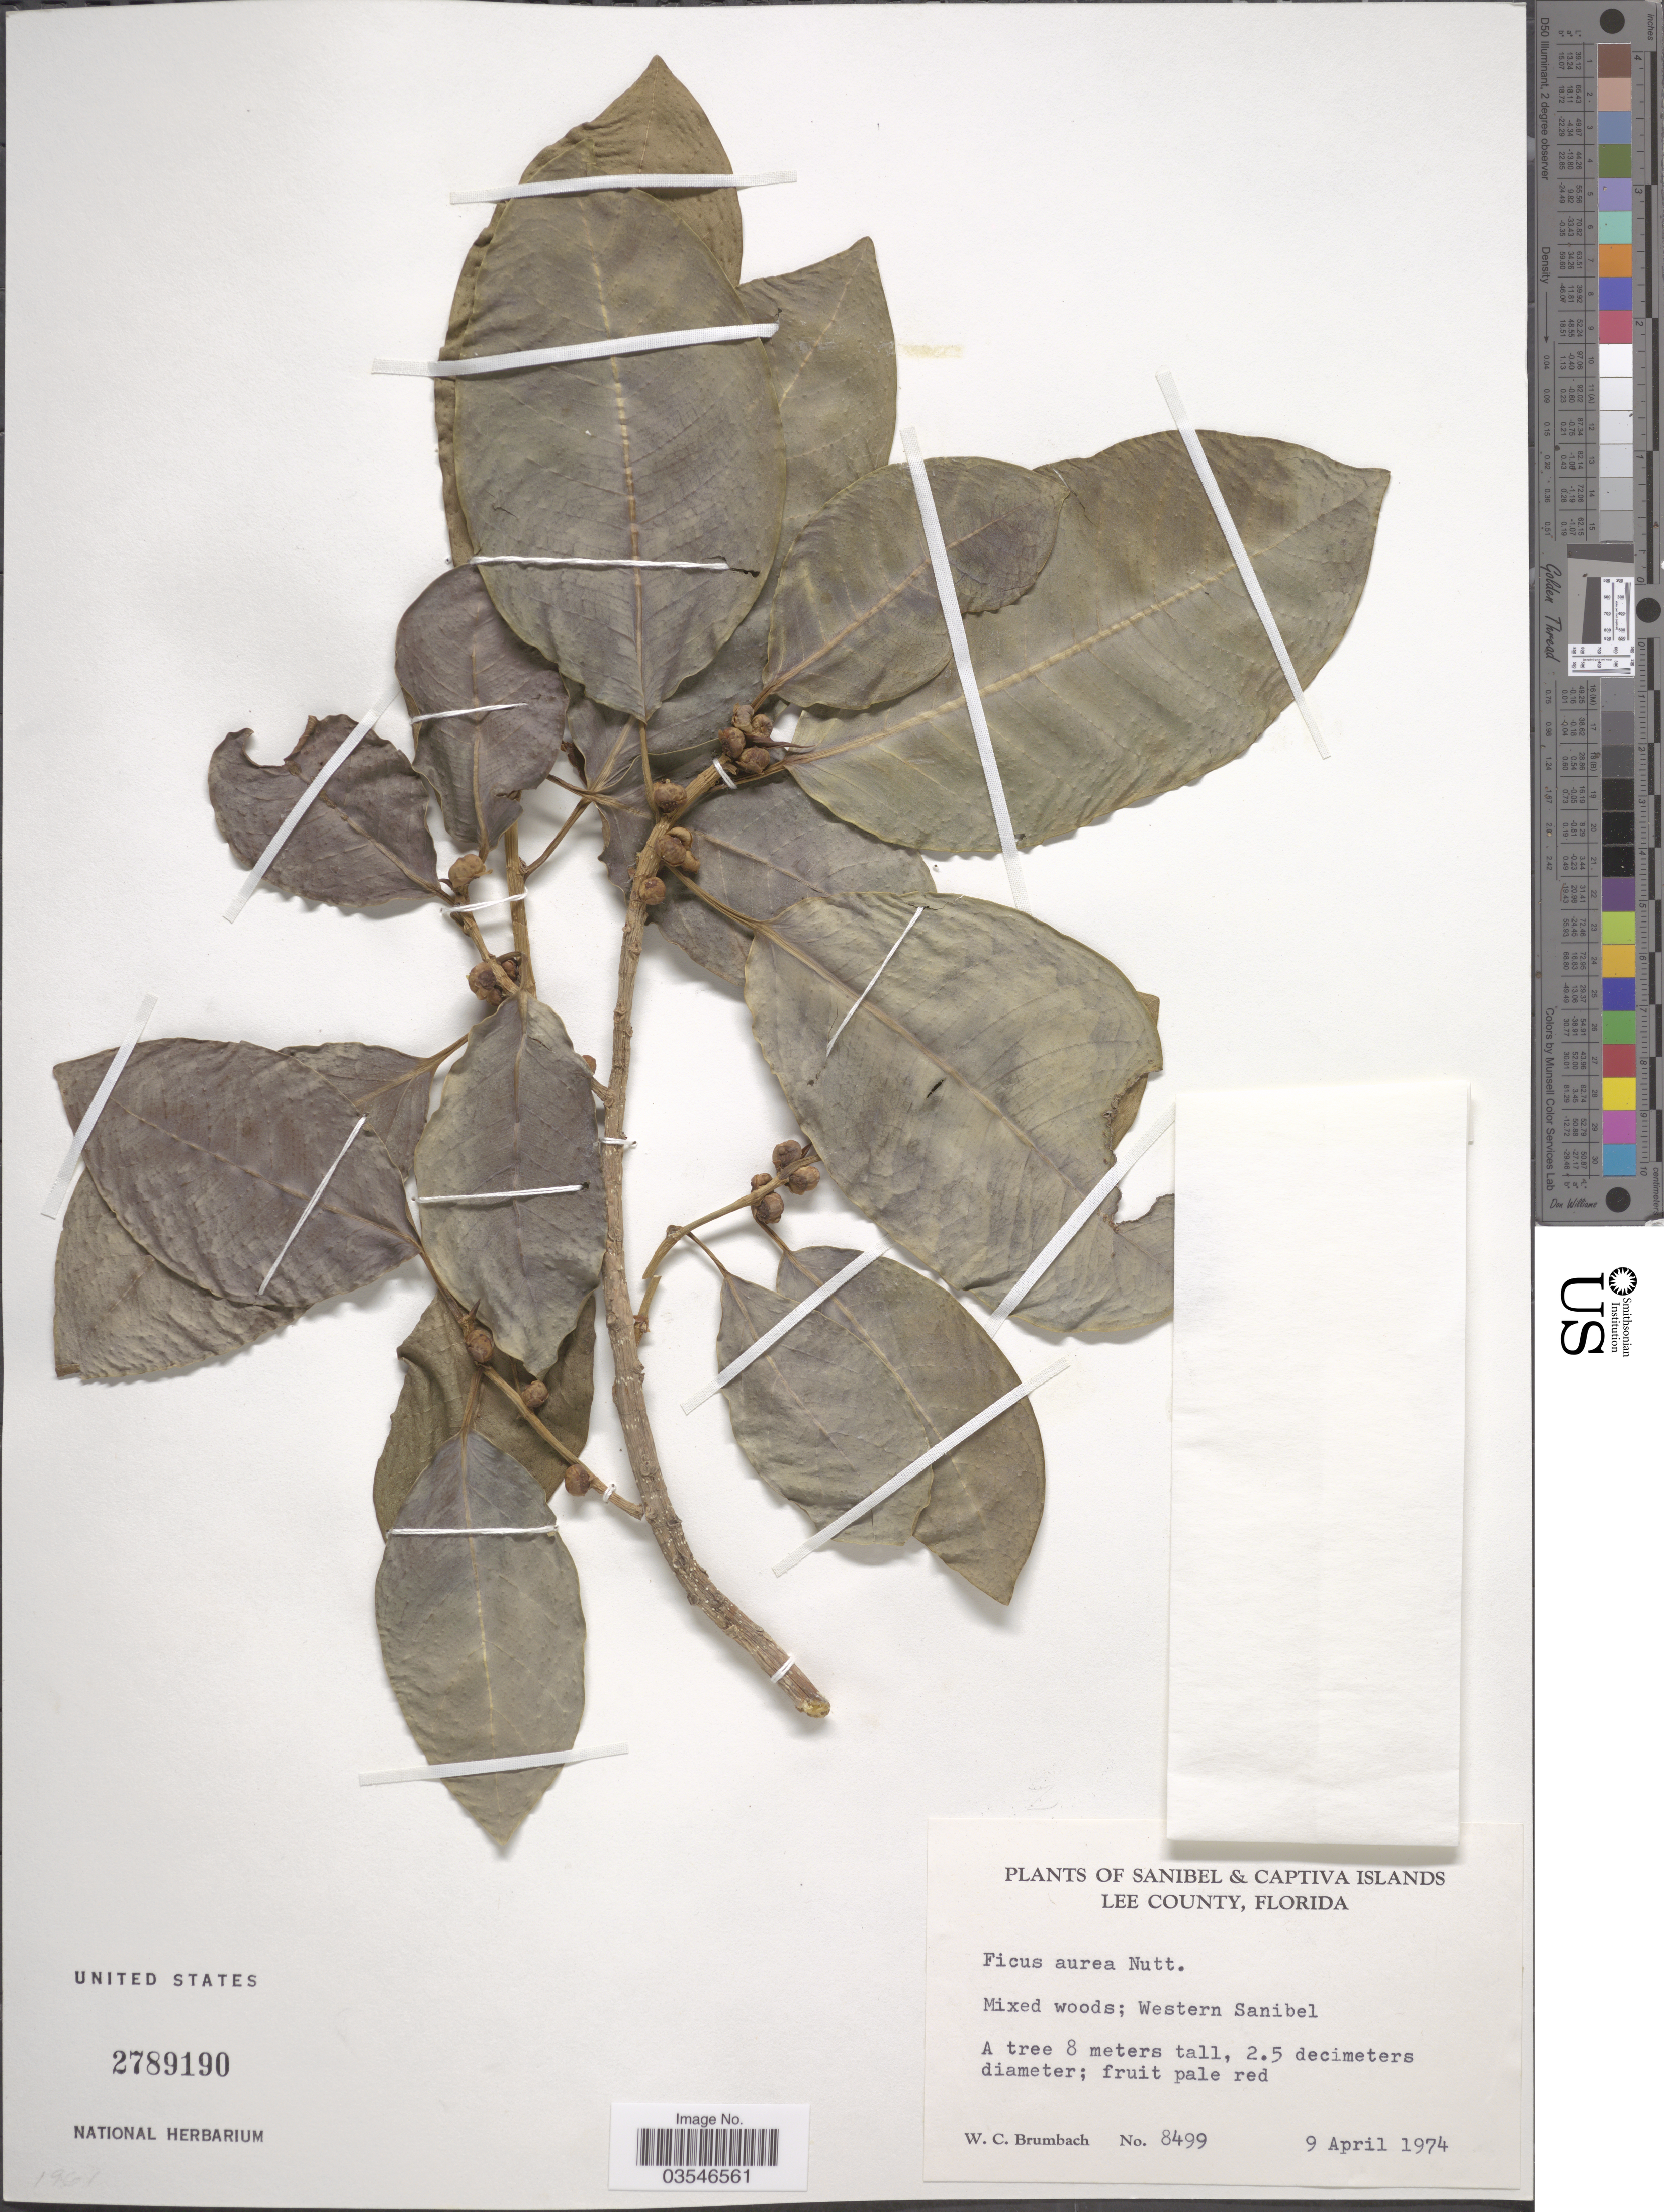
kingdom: Plantae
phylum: Tracheophyta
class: Magnoliopsida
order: Rosales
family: Moraceae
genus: Ficus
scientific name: Ficus aurea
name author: Nutt.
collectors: W. C. Brumbach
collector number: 8499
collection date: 1974-04-09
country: United States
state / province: Florida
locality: Lee County. Western Sanibel Island.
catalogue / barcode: US 2789190